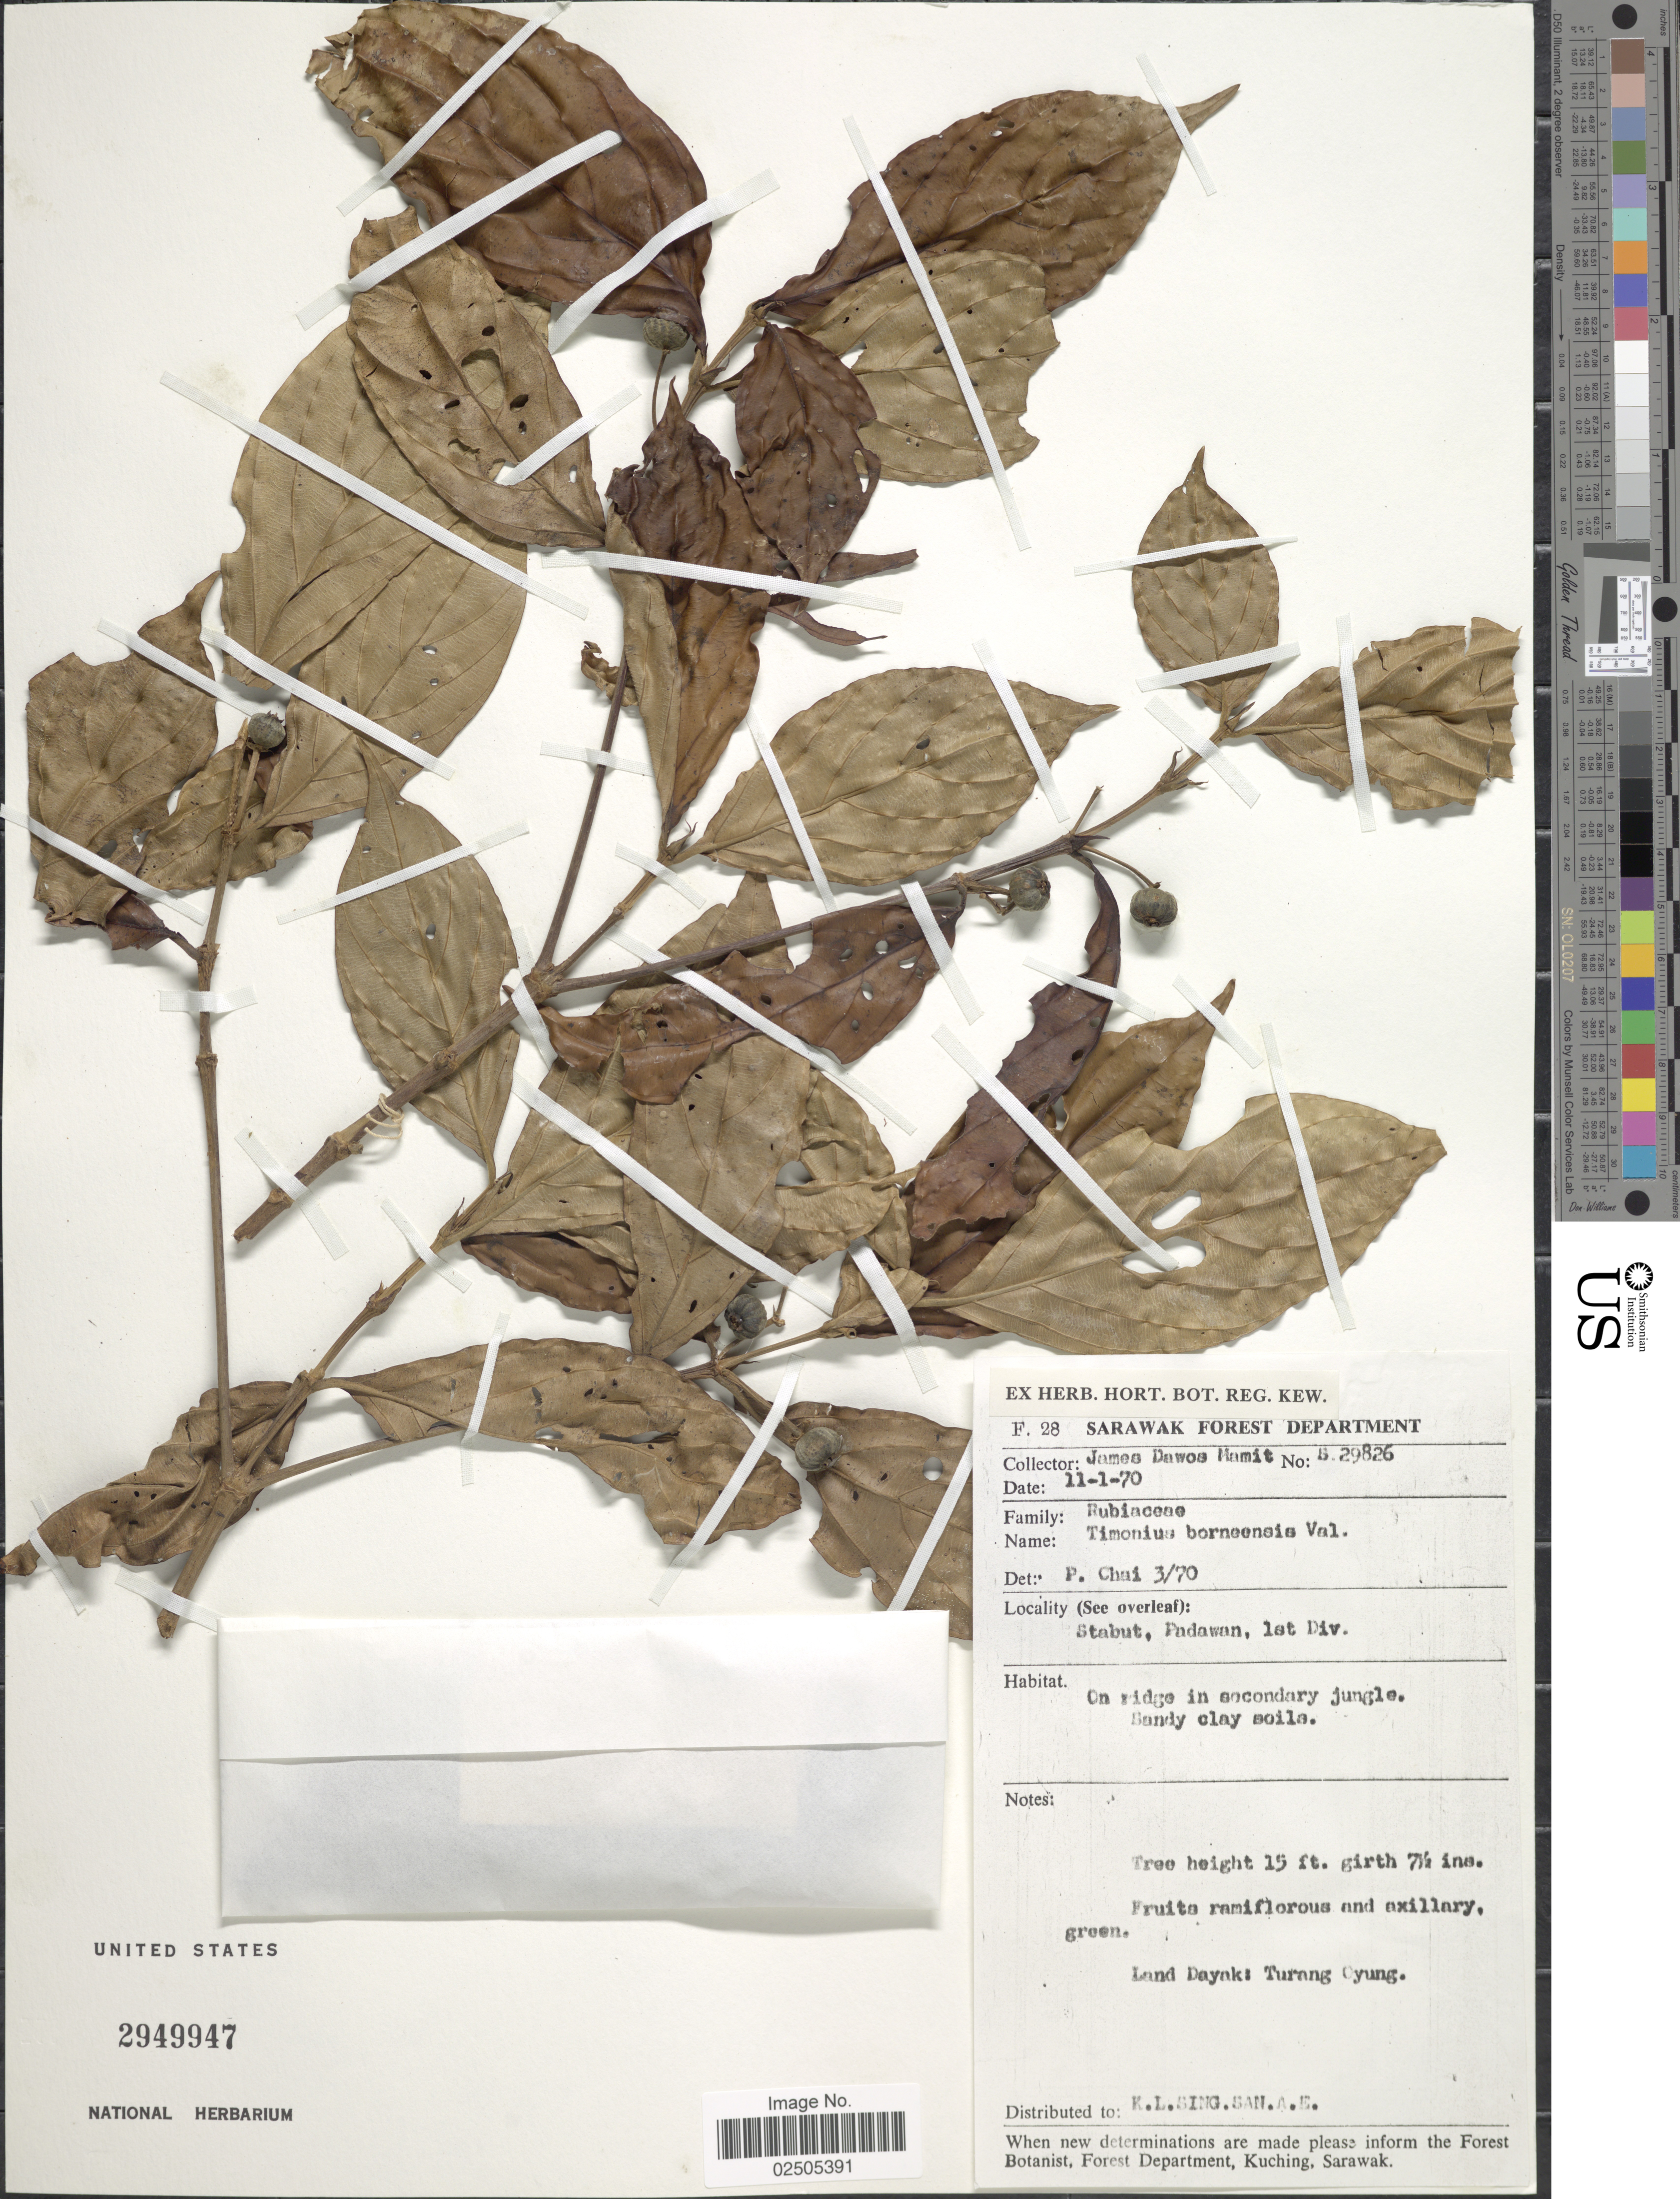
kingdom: Plantae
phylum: Tracheophyta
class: Magnoliopsida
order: Gentianales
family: Rubiaceae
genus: Timonius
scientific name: Timonius borneensis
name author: Valeton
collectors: J. Mamit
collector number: S29826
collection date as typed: Transcribed d/m/y: 11/1/70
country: Malaysia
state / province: Sarawak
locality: Stabut, Padawan, 1st Div.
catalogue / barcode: US 2949947